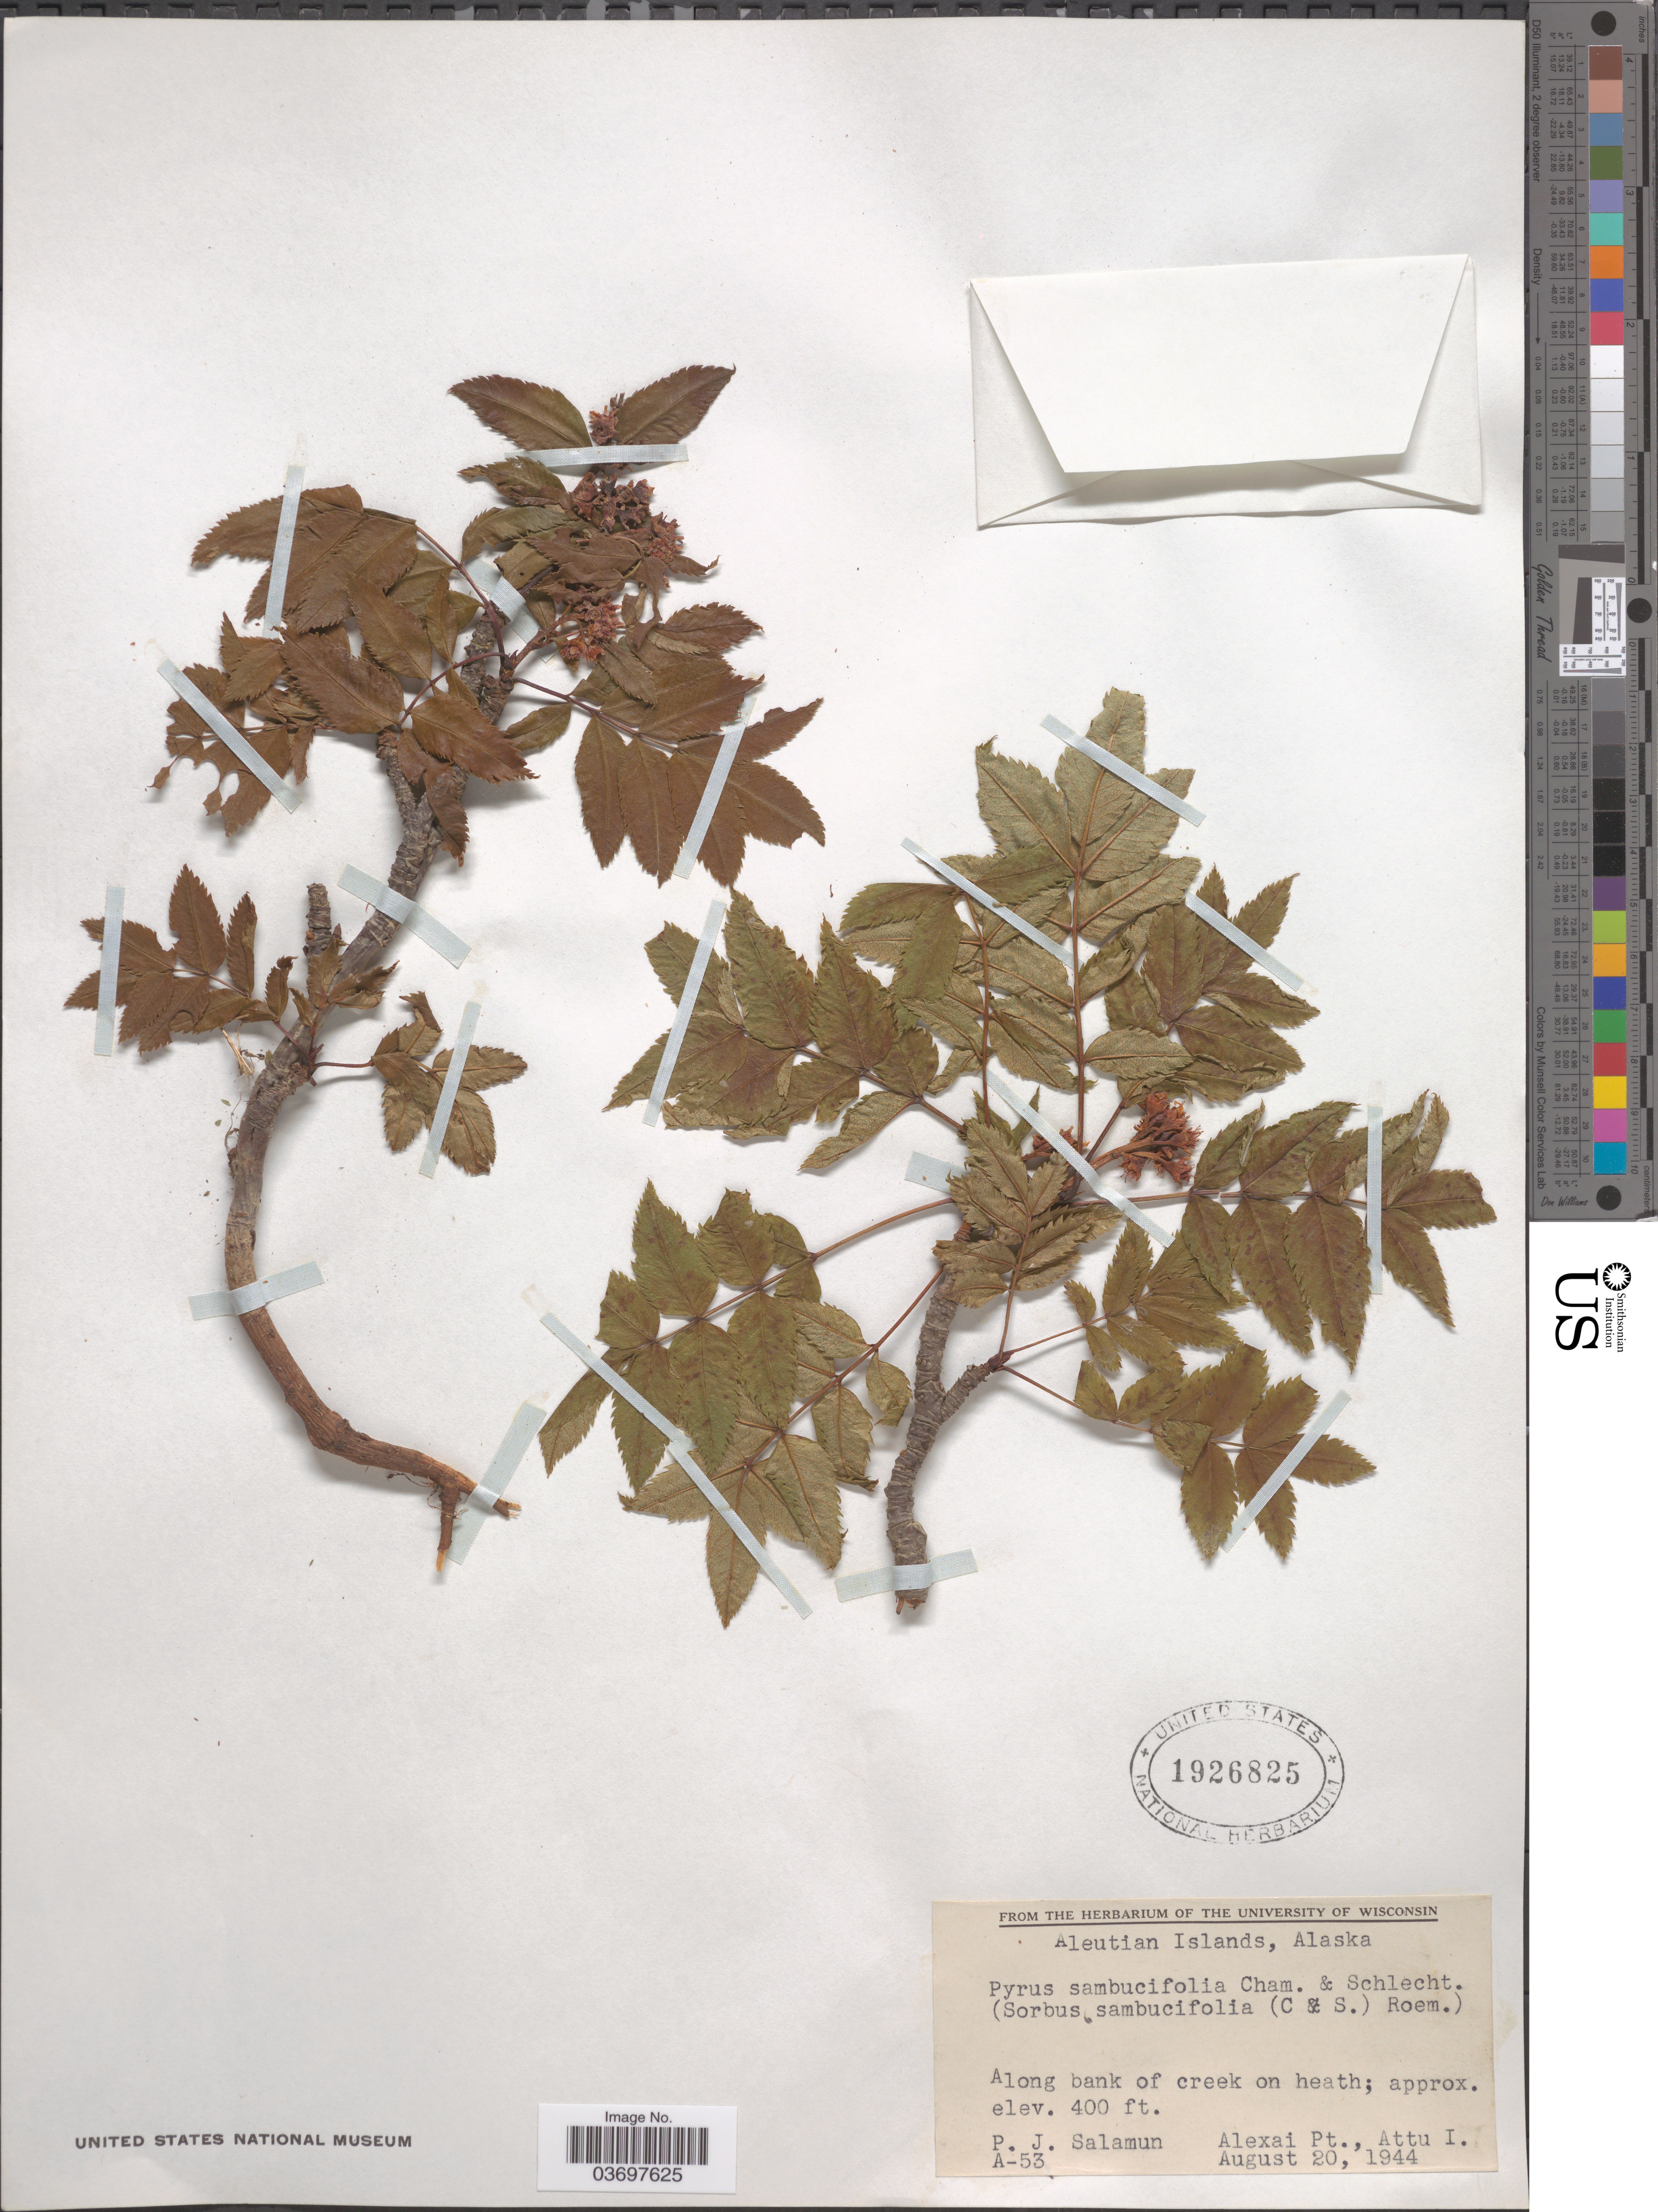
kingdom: Plantae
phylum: Tracheophyta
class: Magnoliopsida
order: Rosales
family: Rosaceae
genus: Sorbus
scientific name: Sorbus sambucifolia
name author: (Cham. & Schltdl.) M. Roem.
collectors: P. Salamun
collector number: A-53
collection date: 1944-08-20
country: United States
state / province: Alaska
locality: Aleutian Islands. Along bank of creek on heath. Alexai Pt., Attu I.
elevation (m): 122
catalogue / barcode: US 1926825